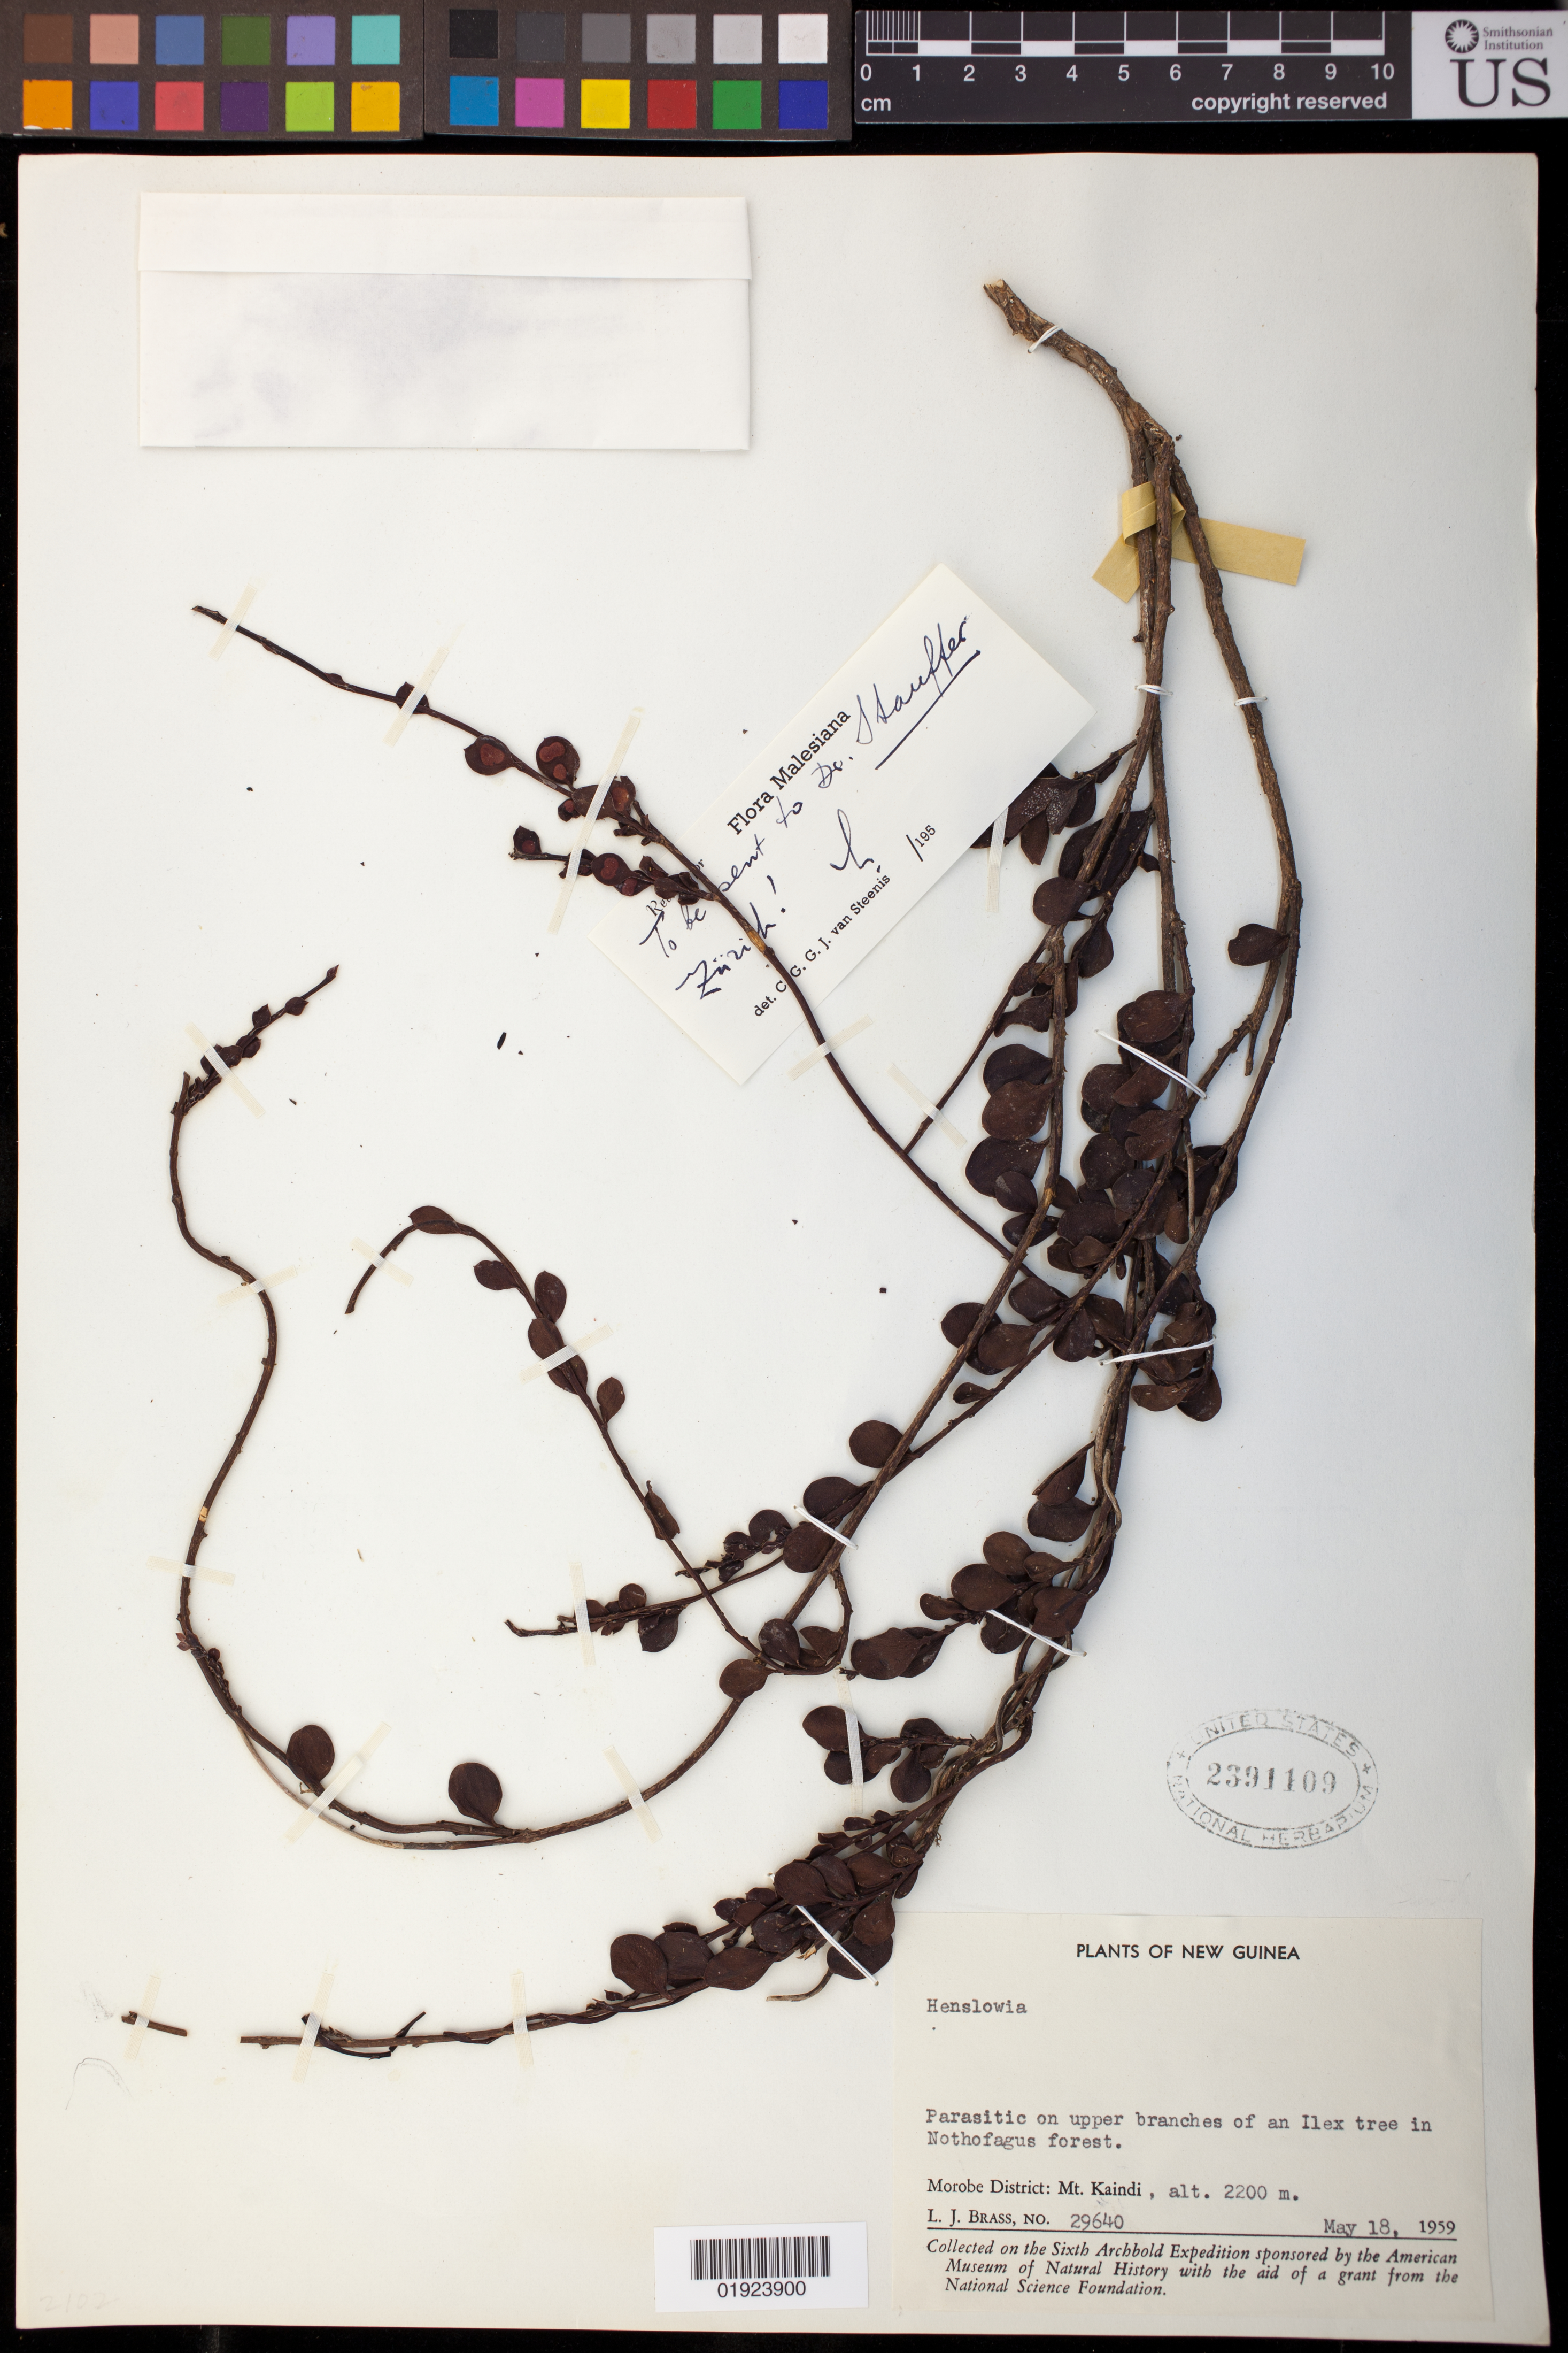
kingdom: Plantae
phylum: Tracheophyta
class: Magnoliopsida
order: Santalales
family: Amphorogynaceae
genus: Dendrotrophe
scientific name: Dendrotrophe sp.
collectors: L. J. Brass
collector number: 29640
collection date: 1959-05-18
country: Papua New Guinea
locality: Mt. Kaindi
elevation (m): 2200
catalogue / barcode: US 2391109